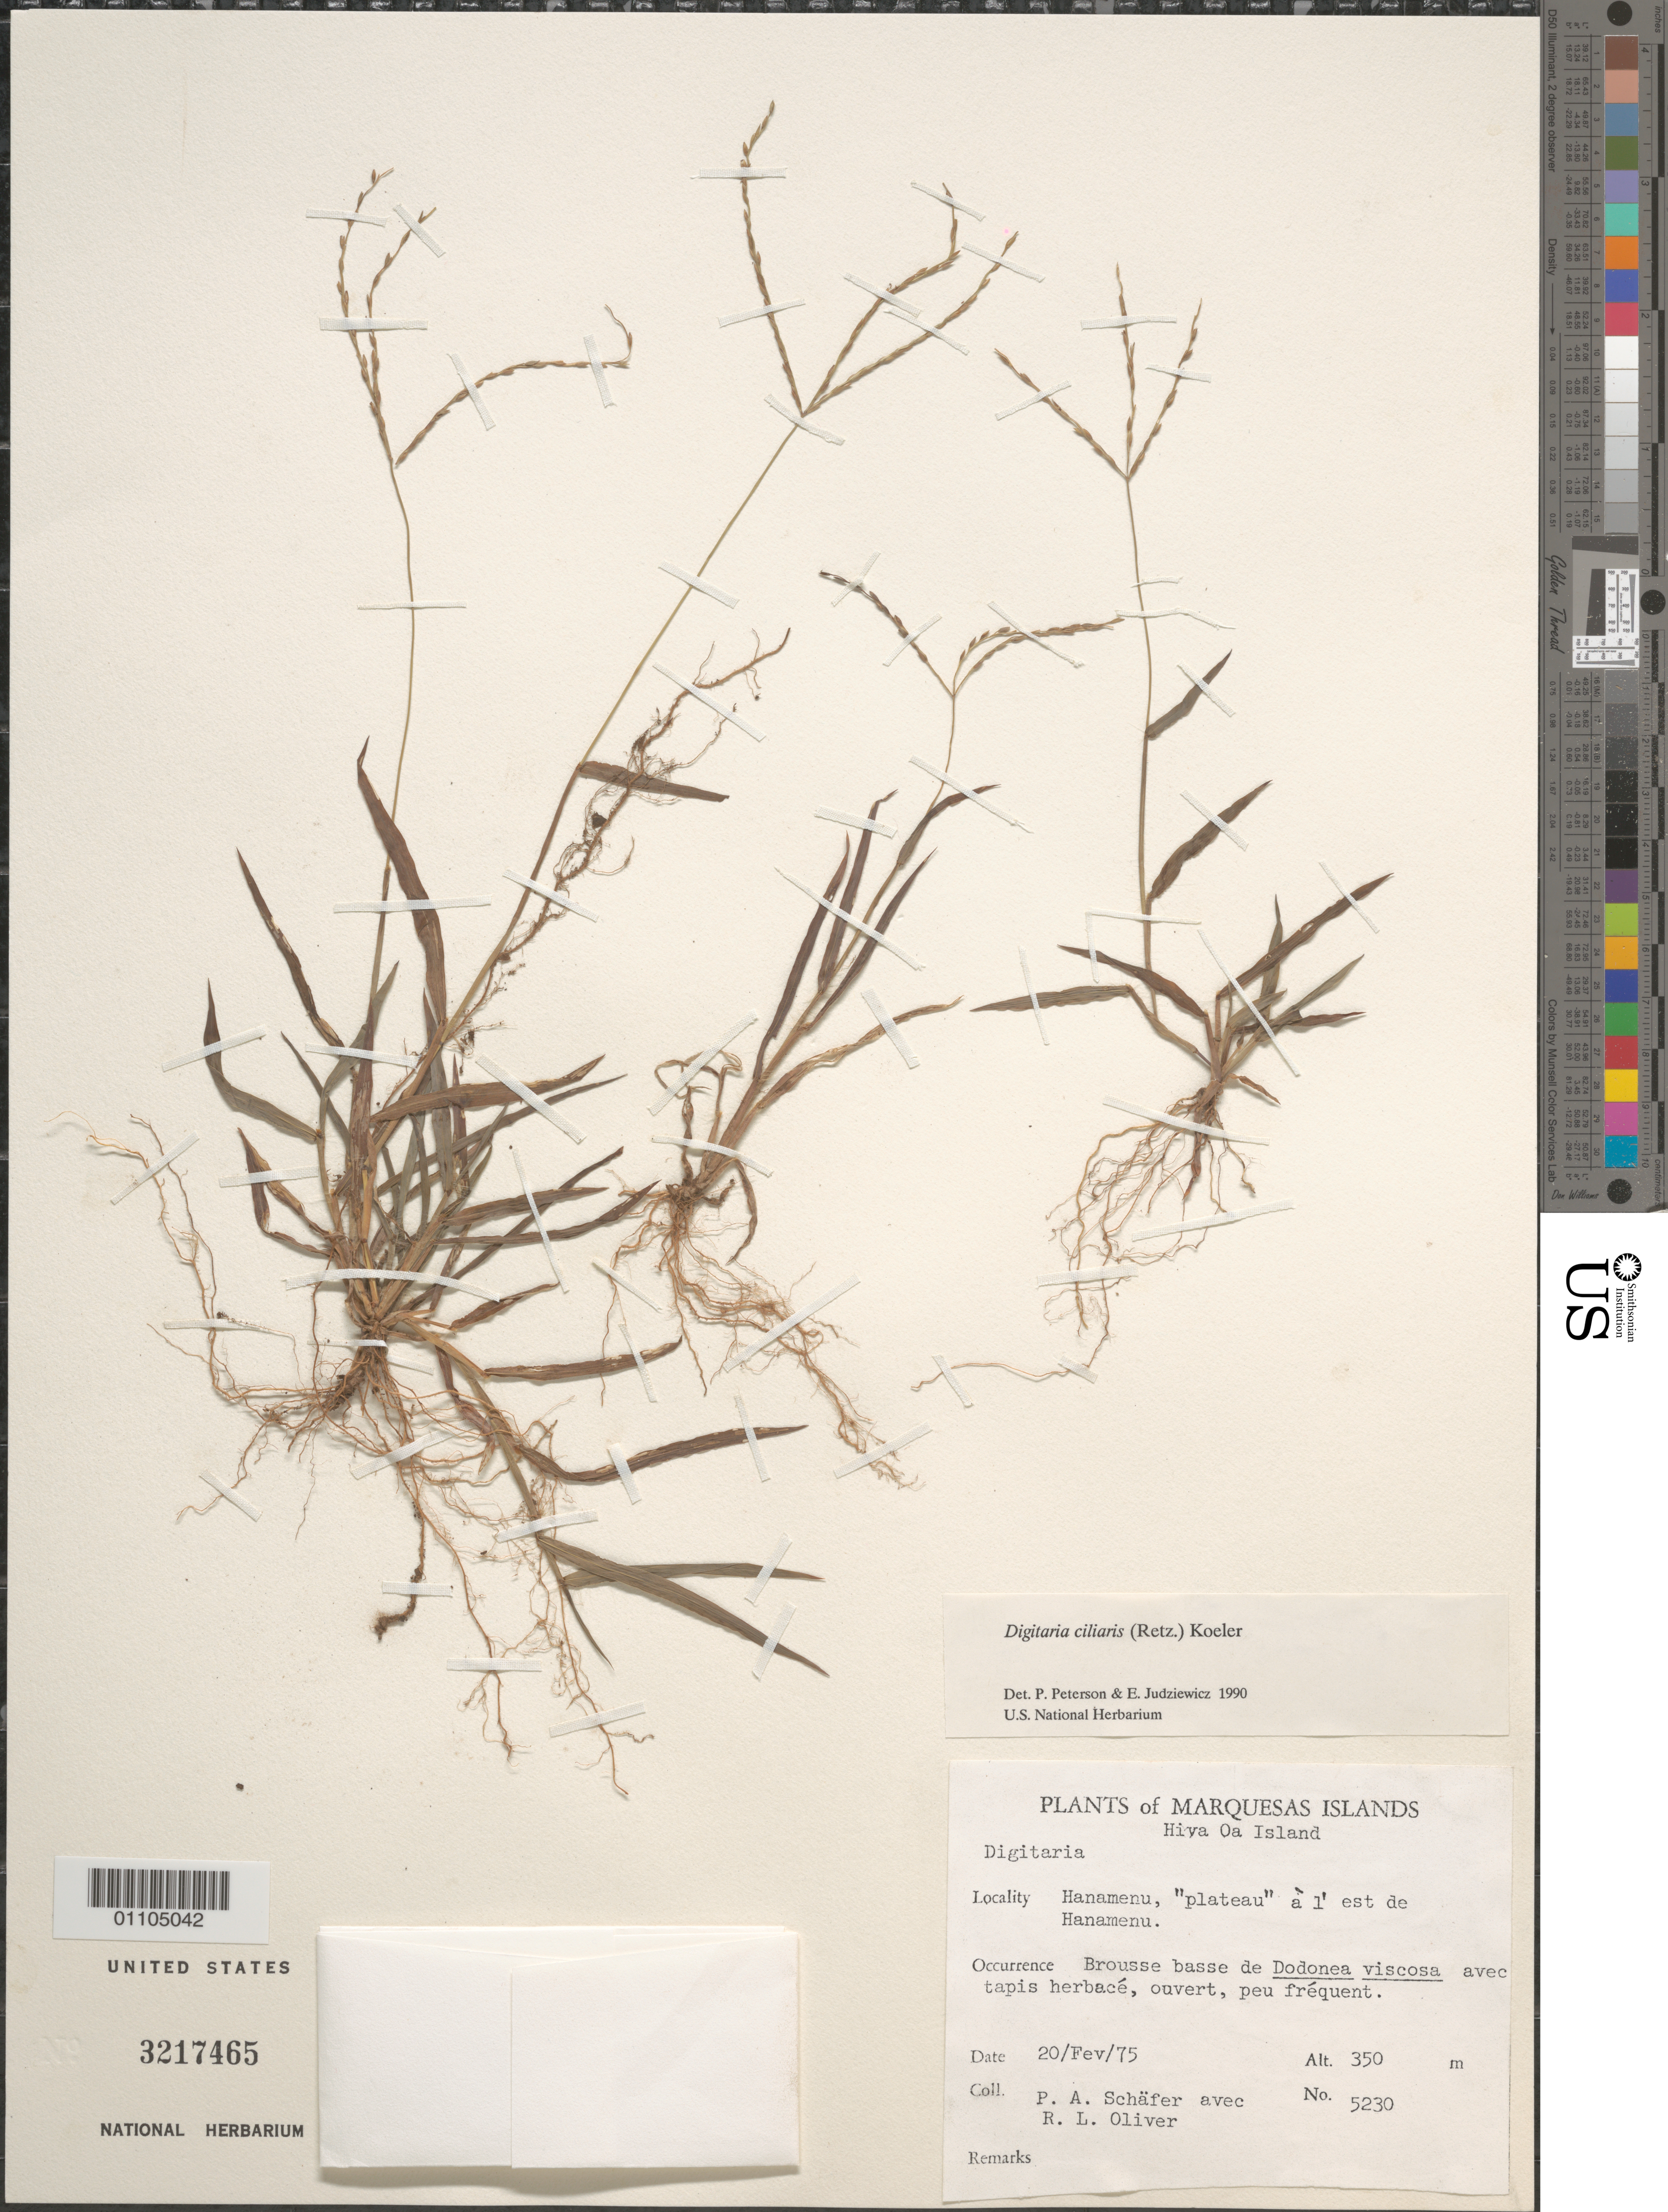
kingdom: Plantae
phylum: Tracheophyta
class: Liliopsida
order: Poales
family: Poaceae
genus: Digitaria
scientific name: Digitaria ciliaris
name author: (Retz.) Koeler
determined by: Peterson, P. M.; Judziewicz, E. J.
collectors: P. A. Schäfer & R. L. Oliver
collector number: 5230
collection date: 1975-02-20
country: French Polynesia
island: Hiva Oa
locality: Hanamenu "plateau" à l'est de Hanamenu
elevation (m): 350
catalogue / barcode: US 3217465